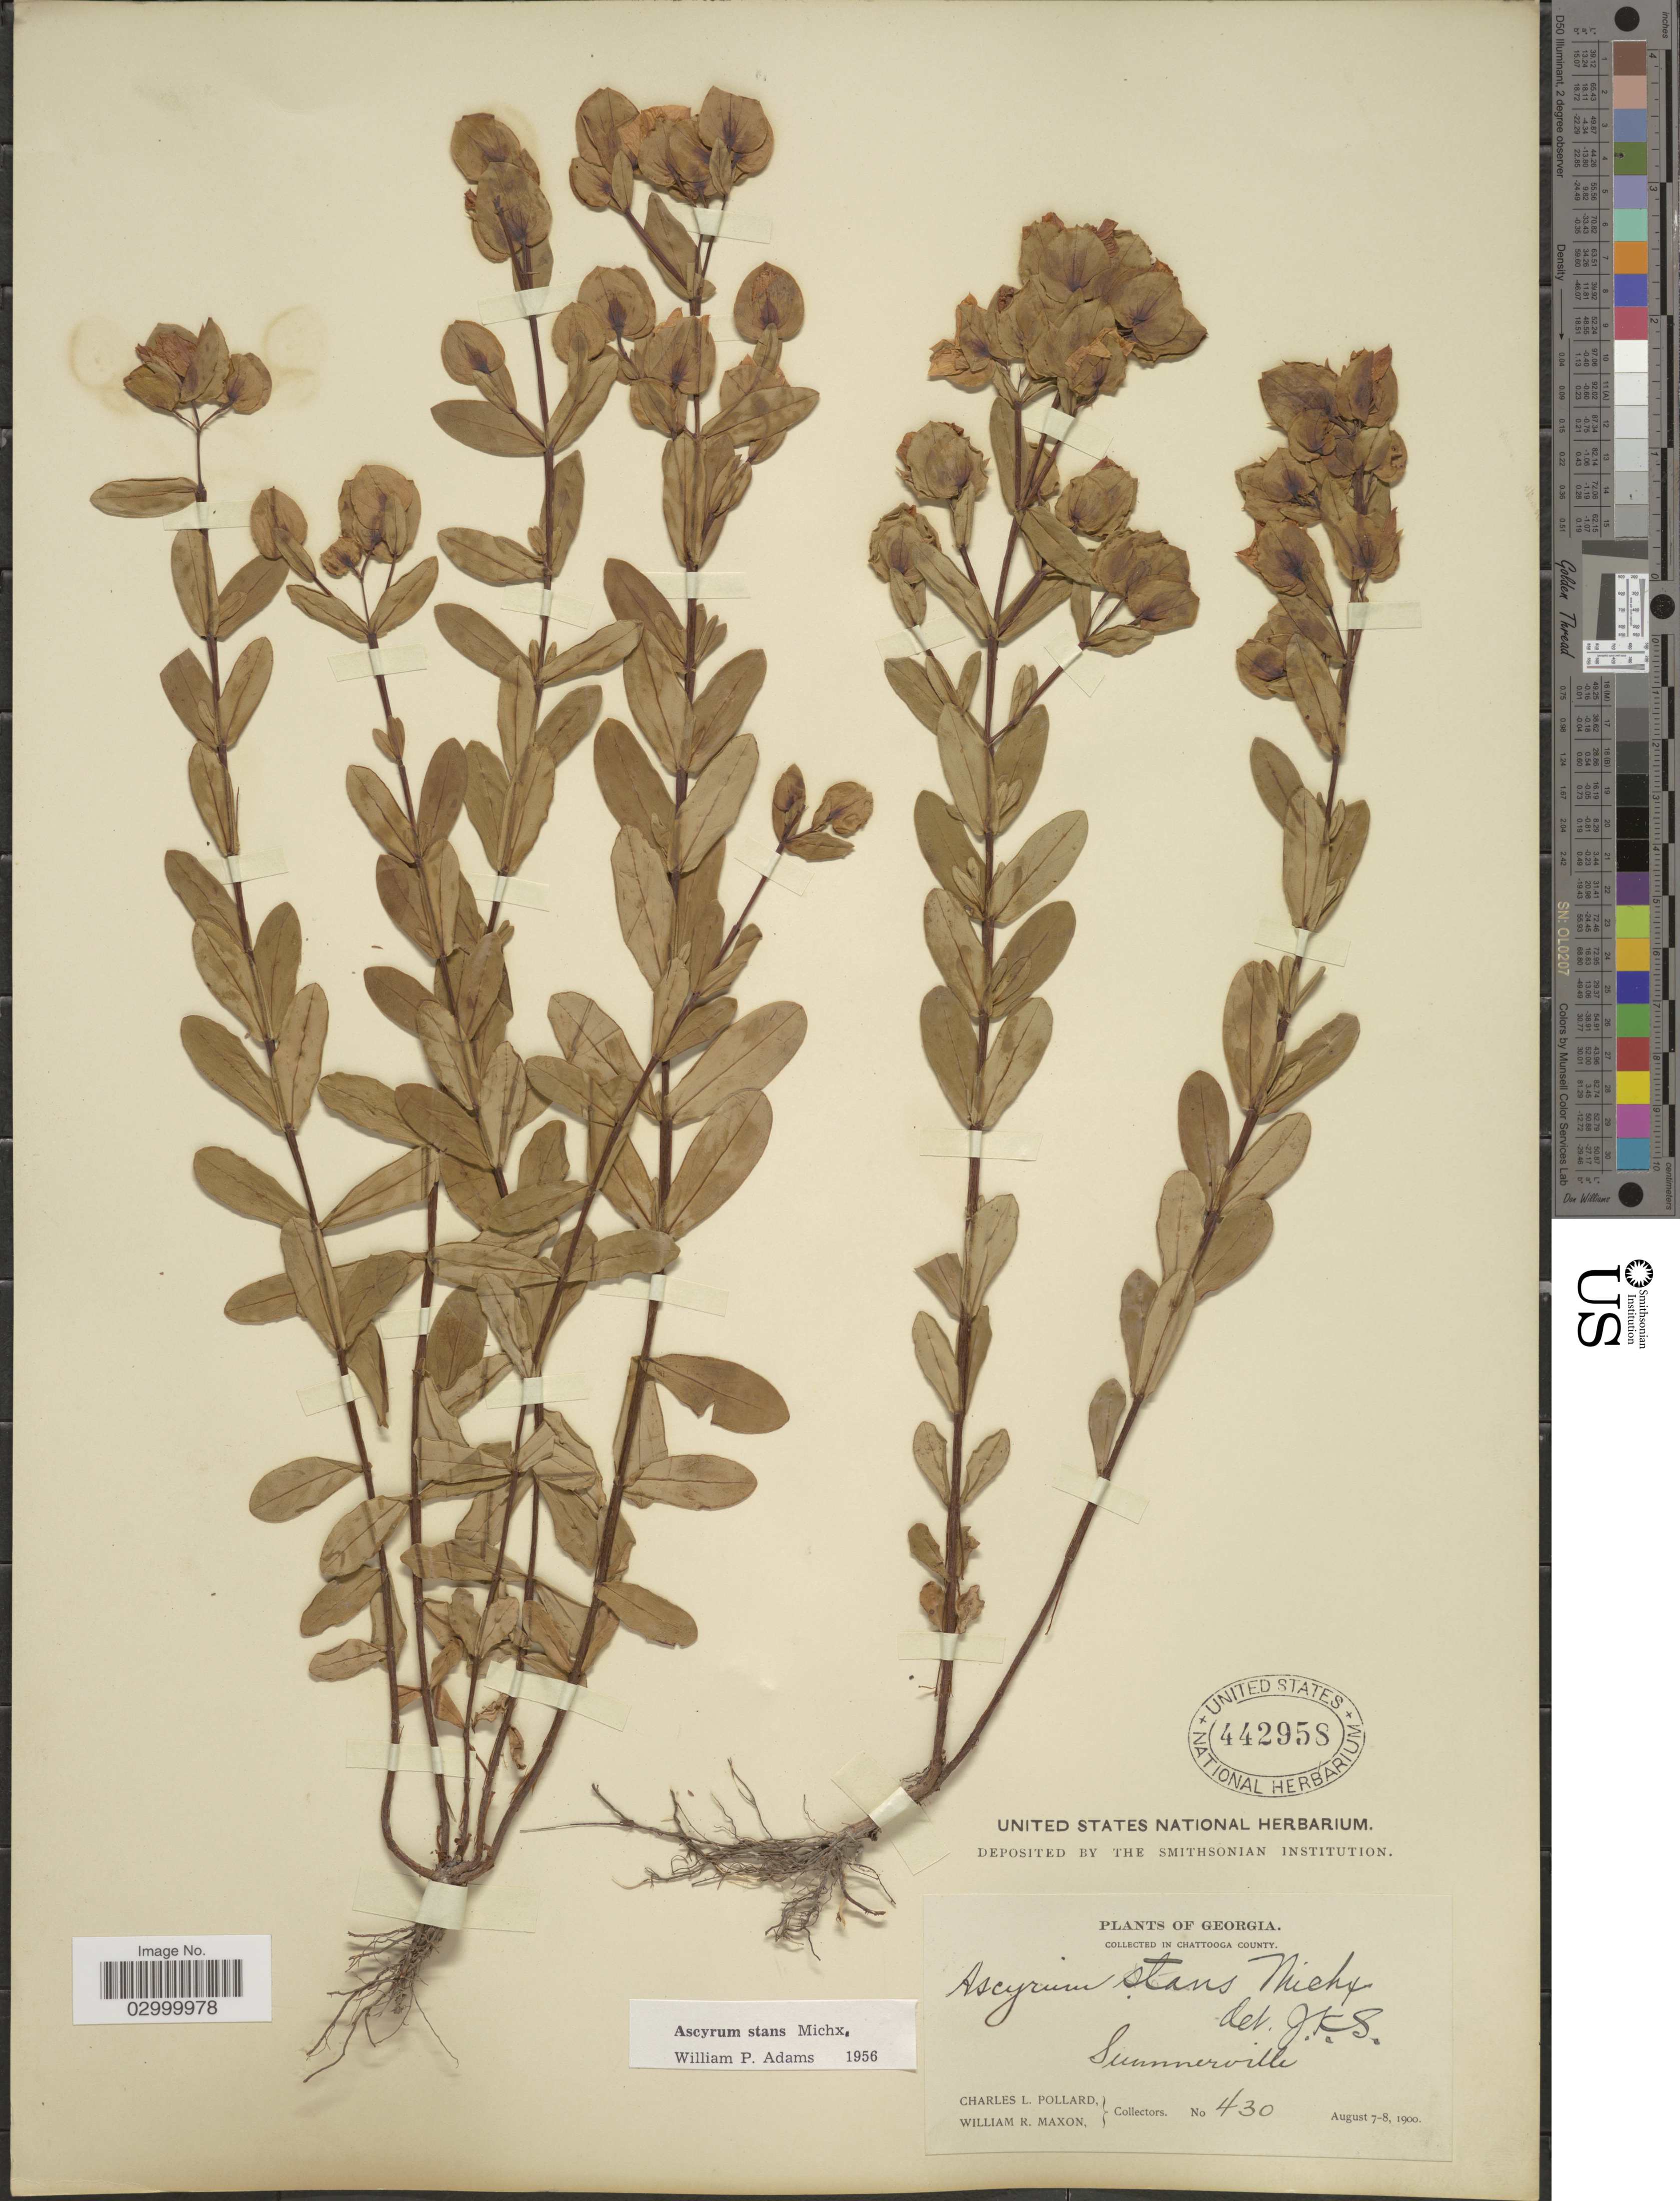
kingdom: Plantae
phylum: Tracheophyta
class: Magnoliopsida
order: Malpighiales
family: Hypericaceae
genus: Hypericum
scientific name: Hypericum crux-andreae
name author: (L.) Crantz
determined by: Strong, Mark T., (BOT), Smithsonian Institution - National Museum of Natural History (UNITED STATES)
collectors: C. L. Pollard & W. R. Maxon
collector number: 430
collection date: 1900-08-07/1900-08-08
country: United States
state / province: Georgia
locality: Chattooga County. Summerville.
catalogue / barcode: US 442958